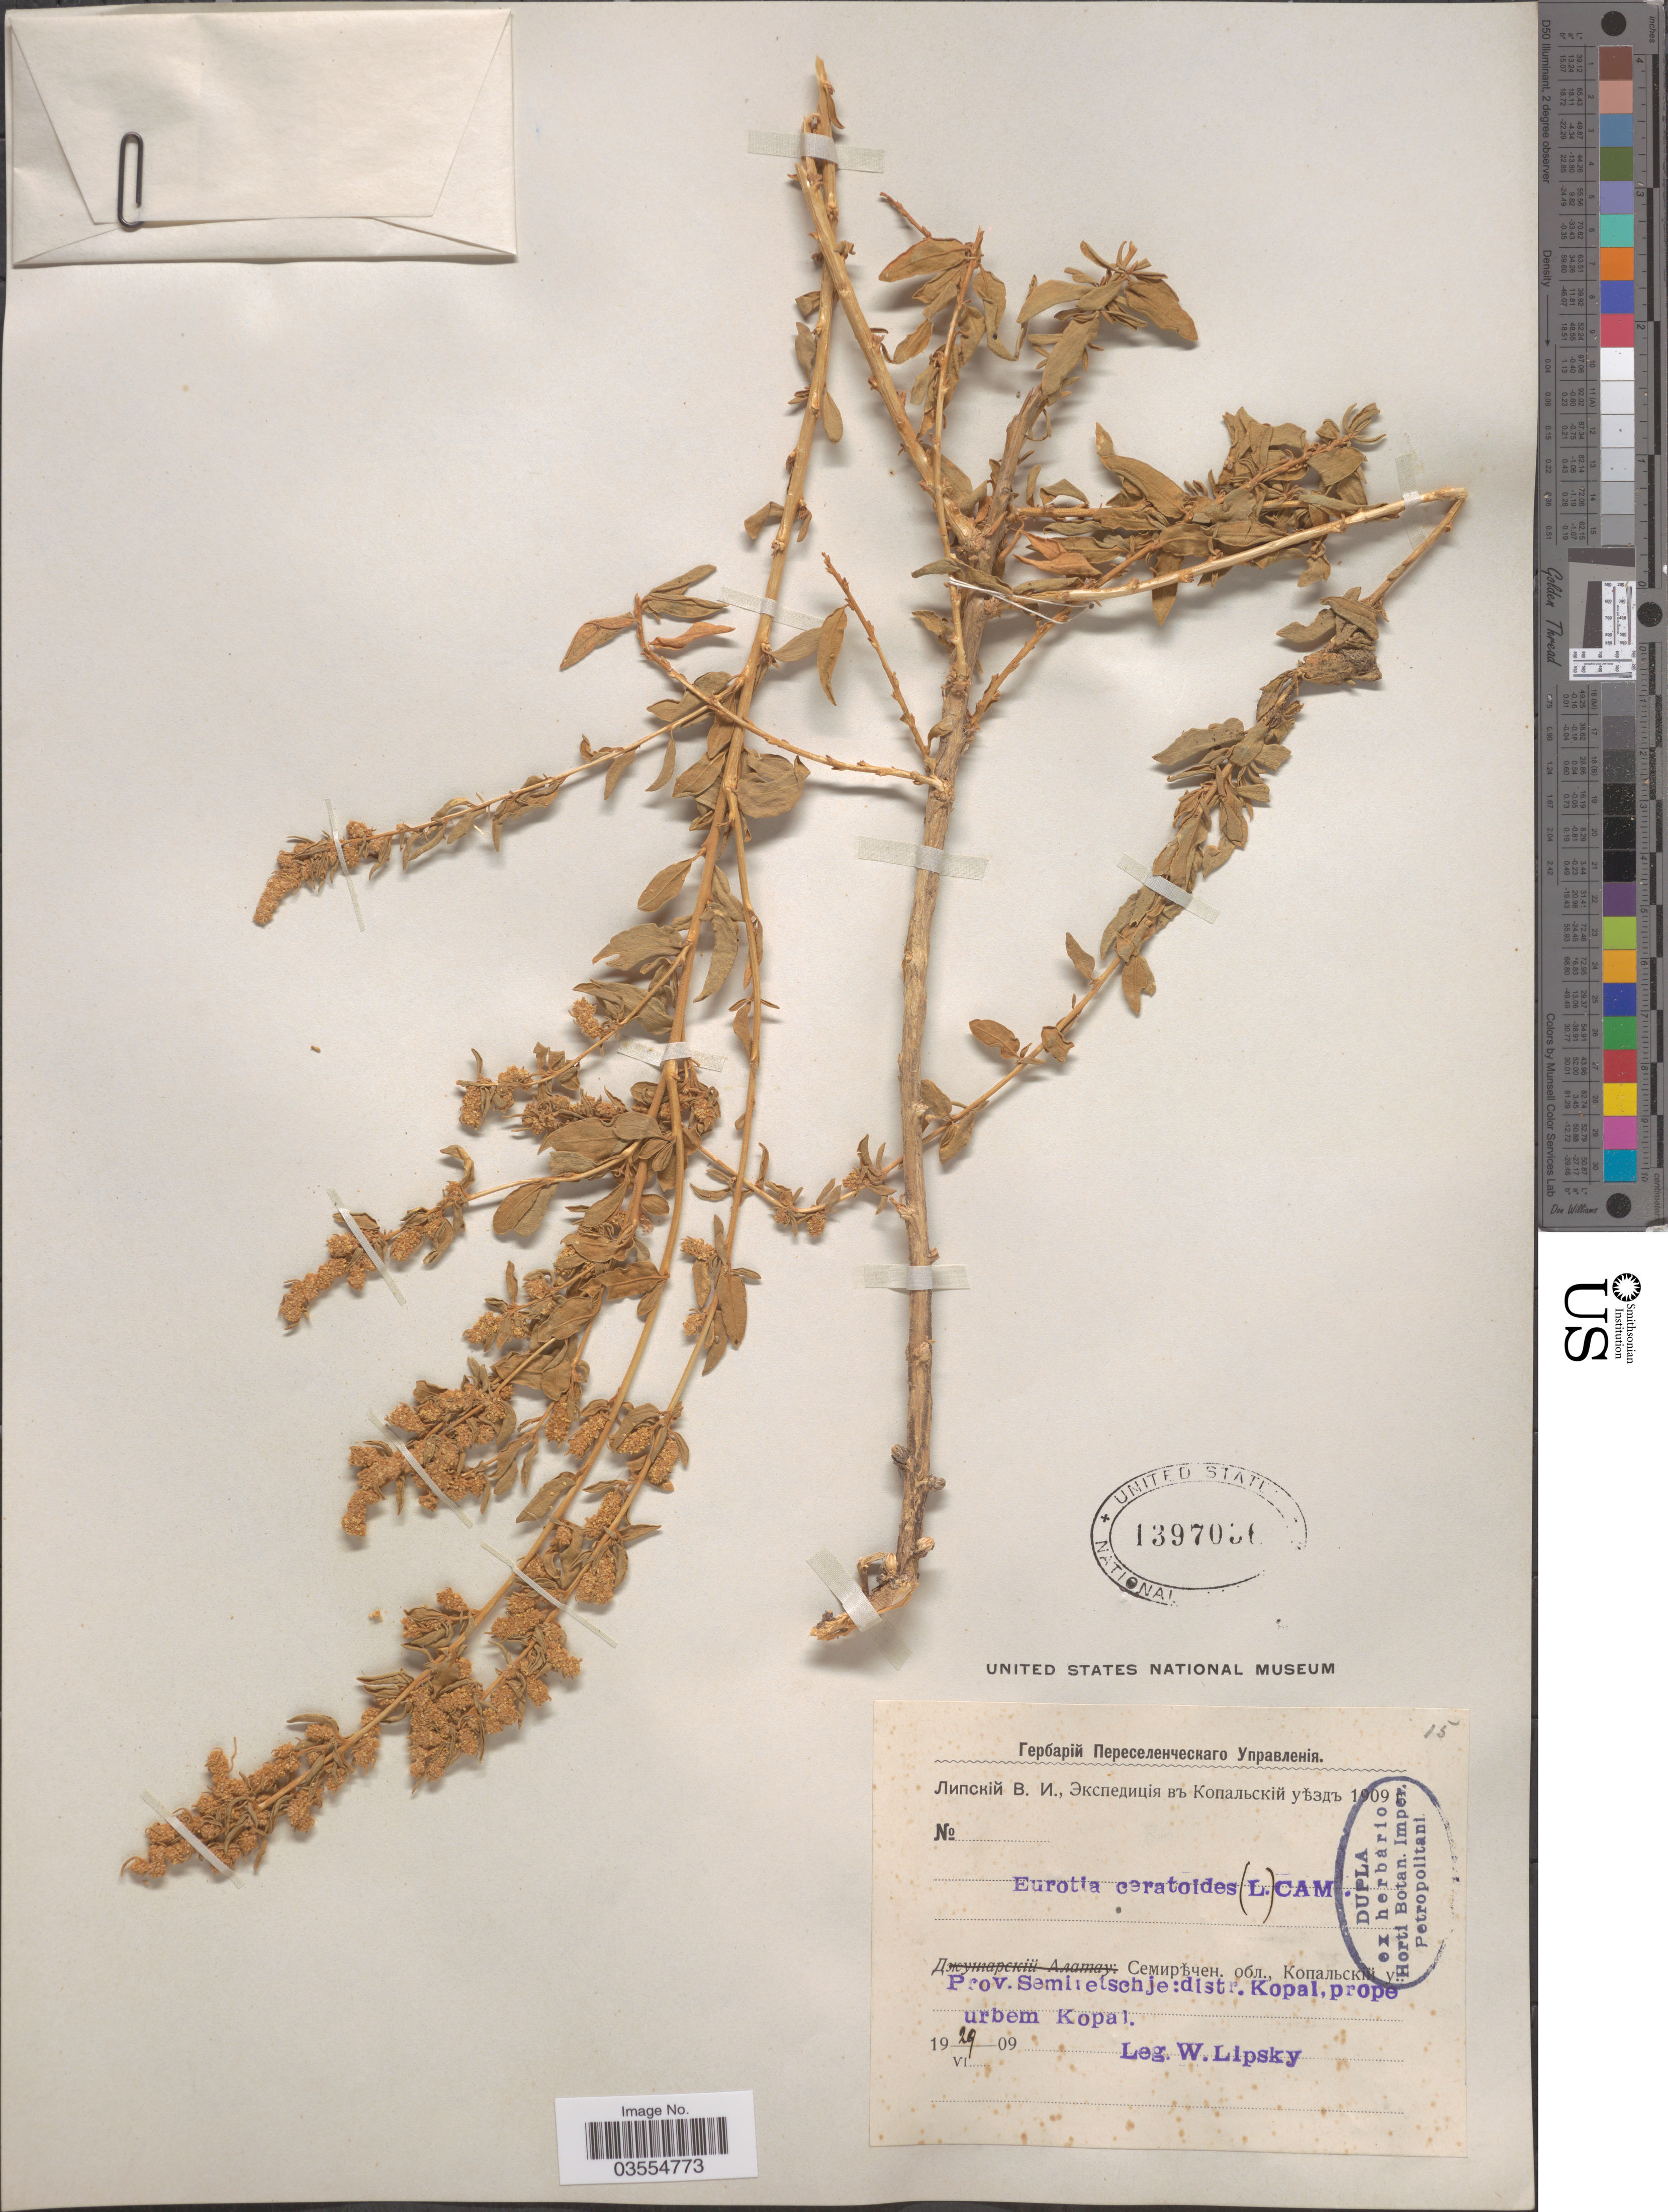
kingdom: Plantae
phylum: Tracheophyta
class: Magnoliopsida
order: Caryophyllales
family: Amaranthaceae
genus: Krascheninnikovia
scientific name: Krascheninnikovia ceratoides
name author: (L.) Gueldenst.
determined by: U.S. National Herbarium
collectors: W. Lipsky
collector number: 15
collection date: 1909-06-29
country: Kazakhstan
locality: X. Prov. Semiretschje: distr. Kopal, prope urbem Kopal.